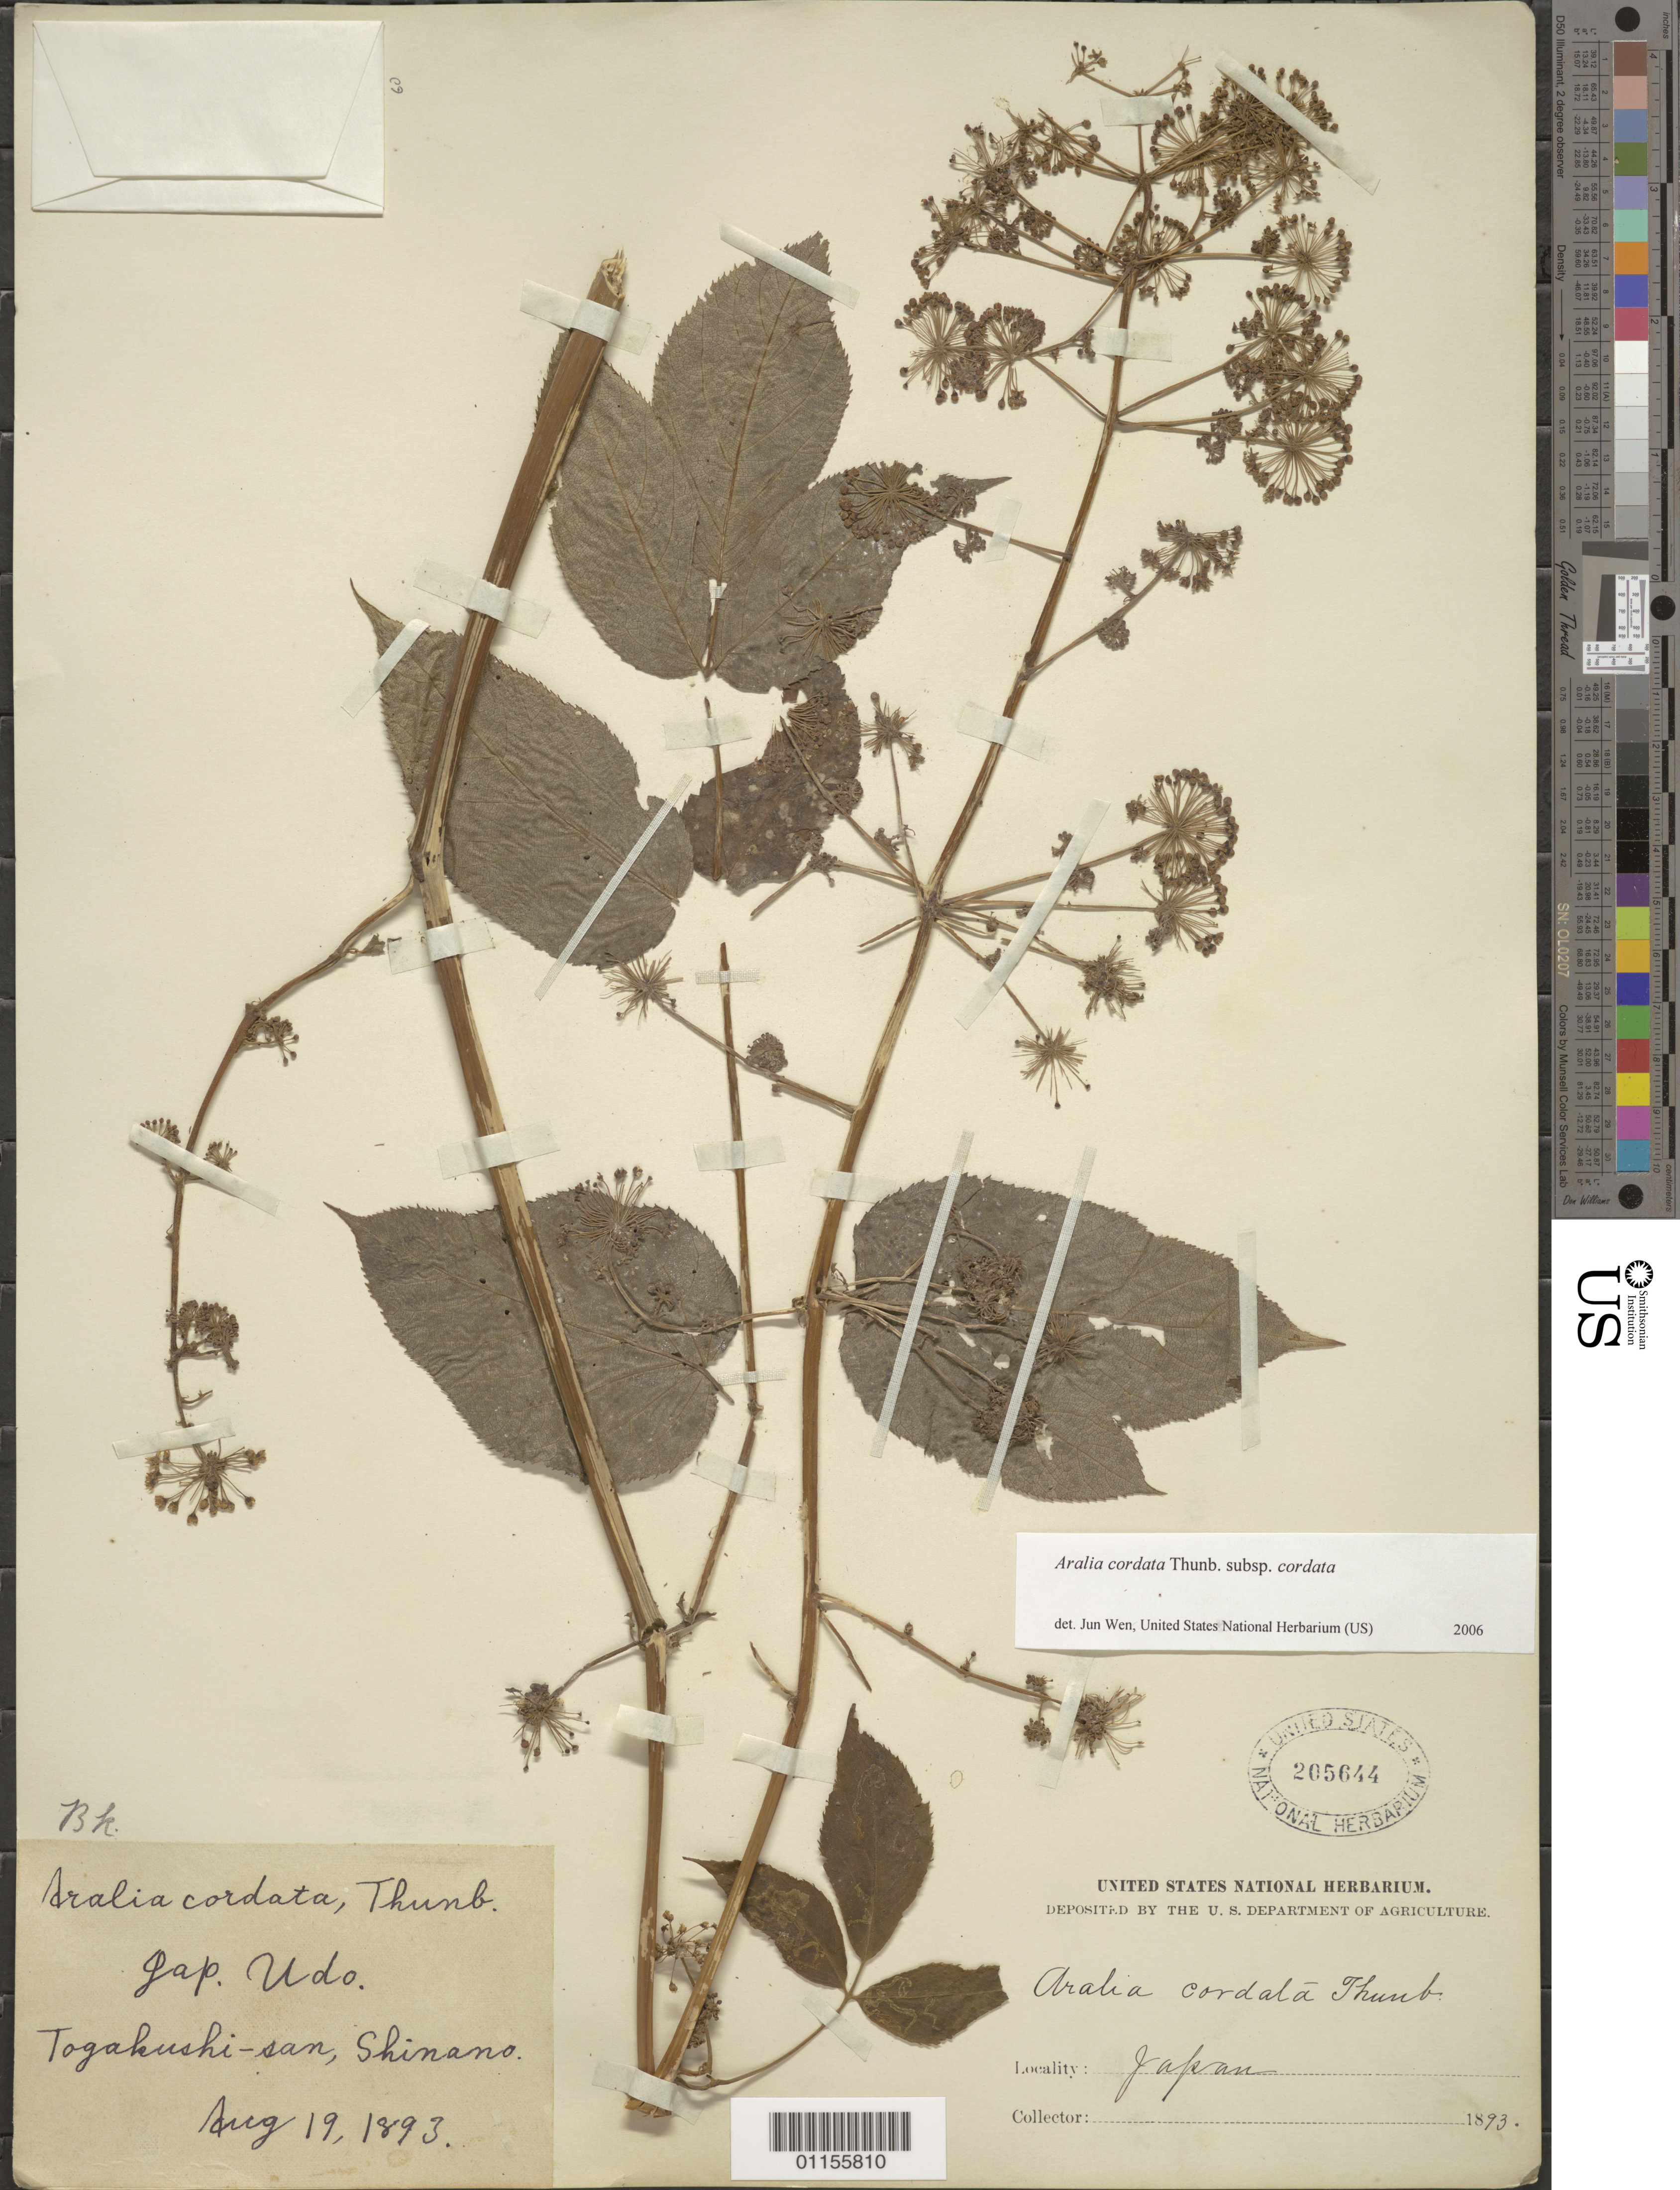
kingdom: Plantae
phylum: Tracheophyta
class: Magnoliopsida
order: Apiales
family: Araliaceae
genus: Aralia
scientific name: Aralia cordata subsp. cordata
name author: Thunb.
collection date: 1893-08-19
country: Japan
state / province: Nagano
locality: Togakushi-san.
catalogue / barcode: US 205644